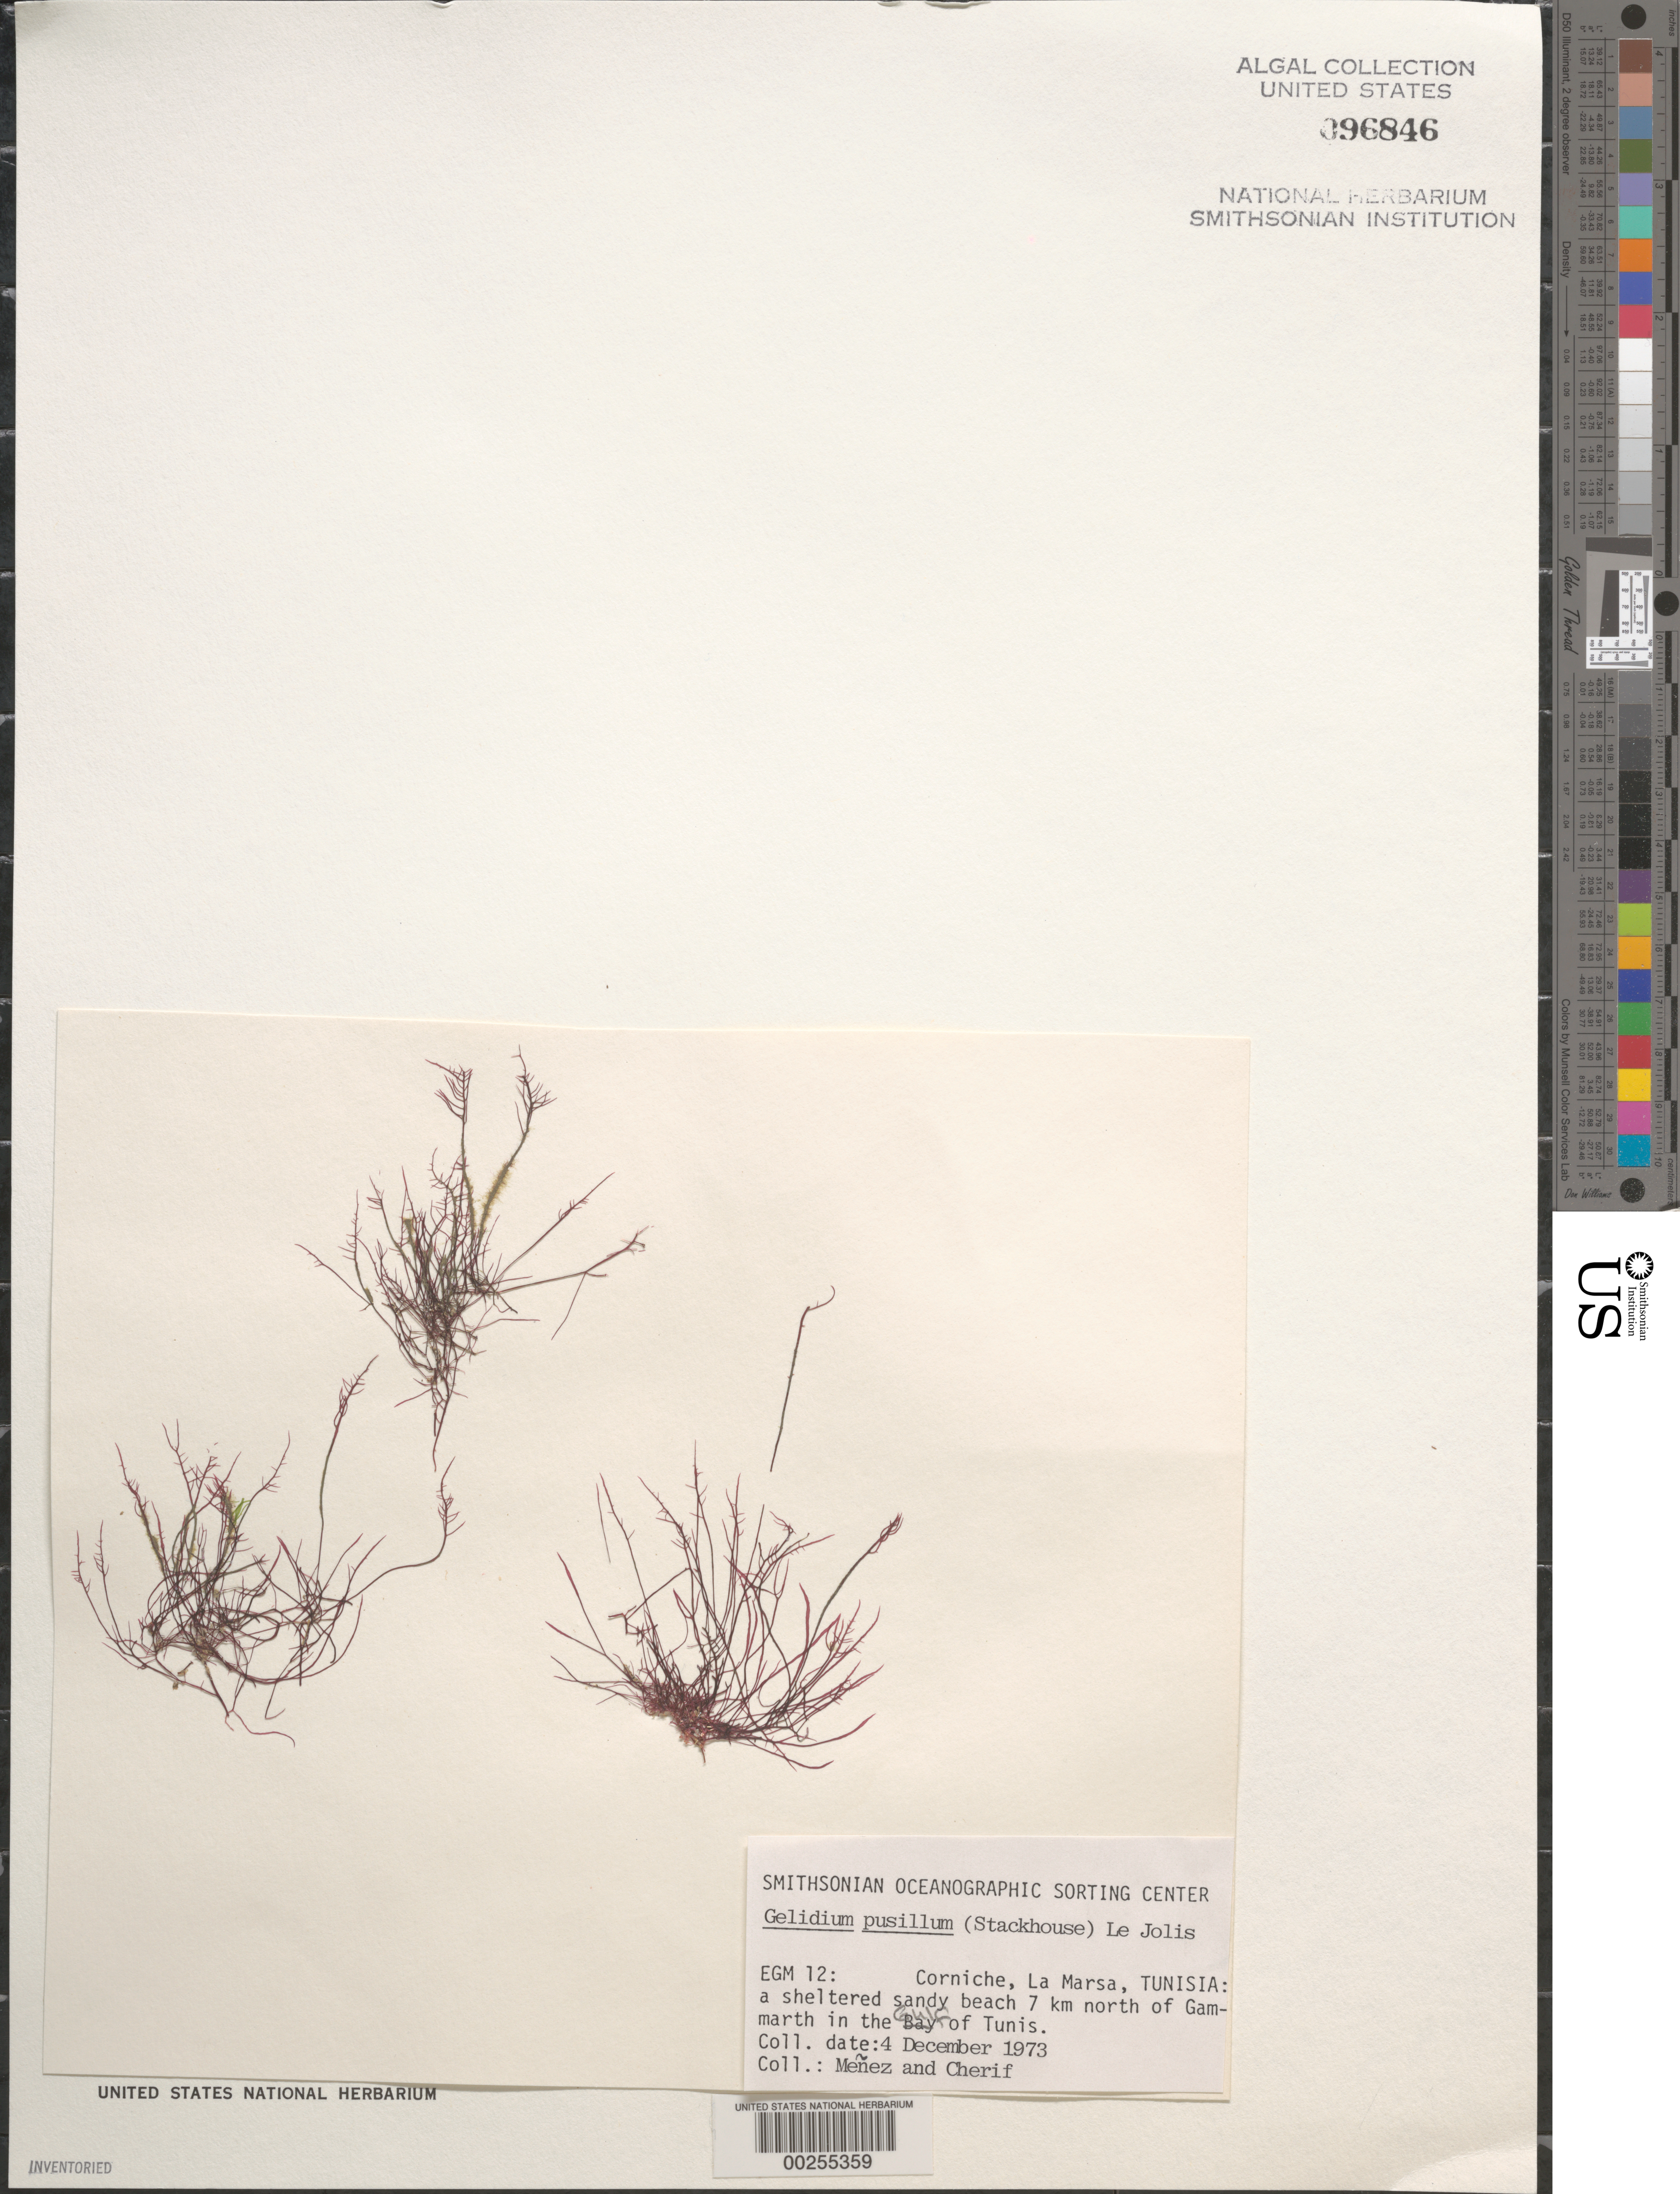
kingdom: Plantae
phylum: Rhodophyta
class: Florideophyceae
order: Gelidiales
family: Gelidiaceae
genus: Gelidium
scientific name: Gelidium pusillum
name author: (Stackh.) Le Jol.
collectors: Meñez & -. Cherif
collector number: EGM 12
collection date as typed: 04 Dec 1973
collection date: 1973-12-04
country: Tunisia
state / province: Tunis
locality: Corniche, la marsa, seven km north of gammarth, gulf of tunis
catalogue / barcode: US 96846